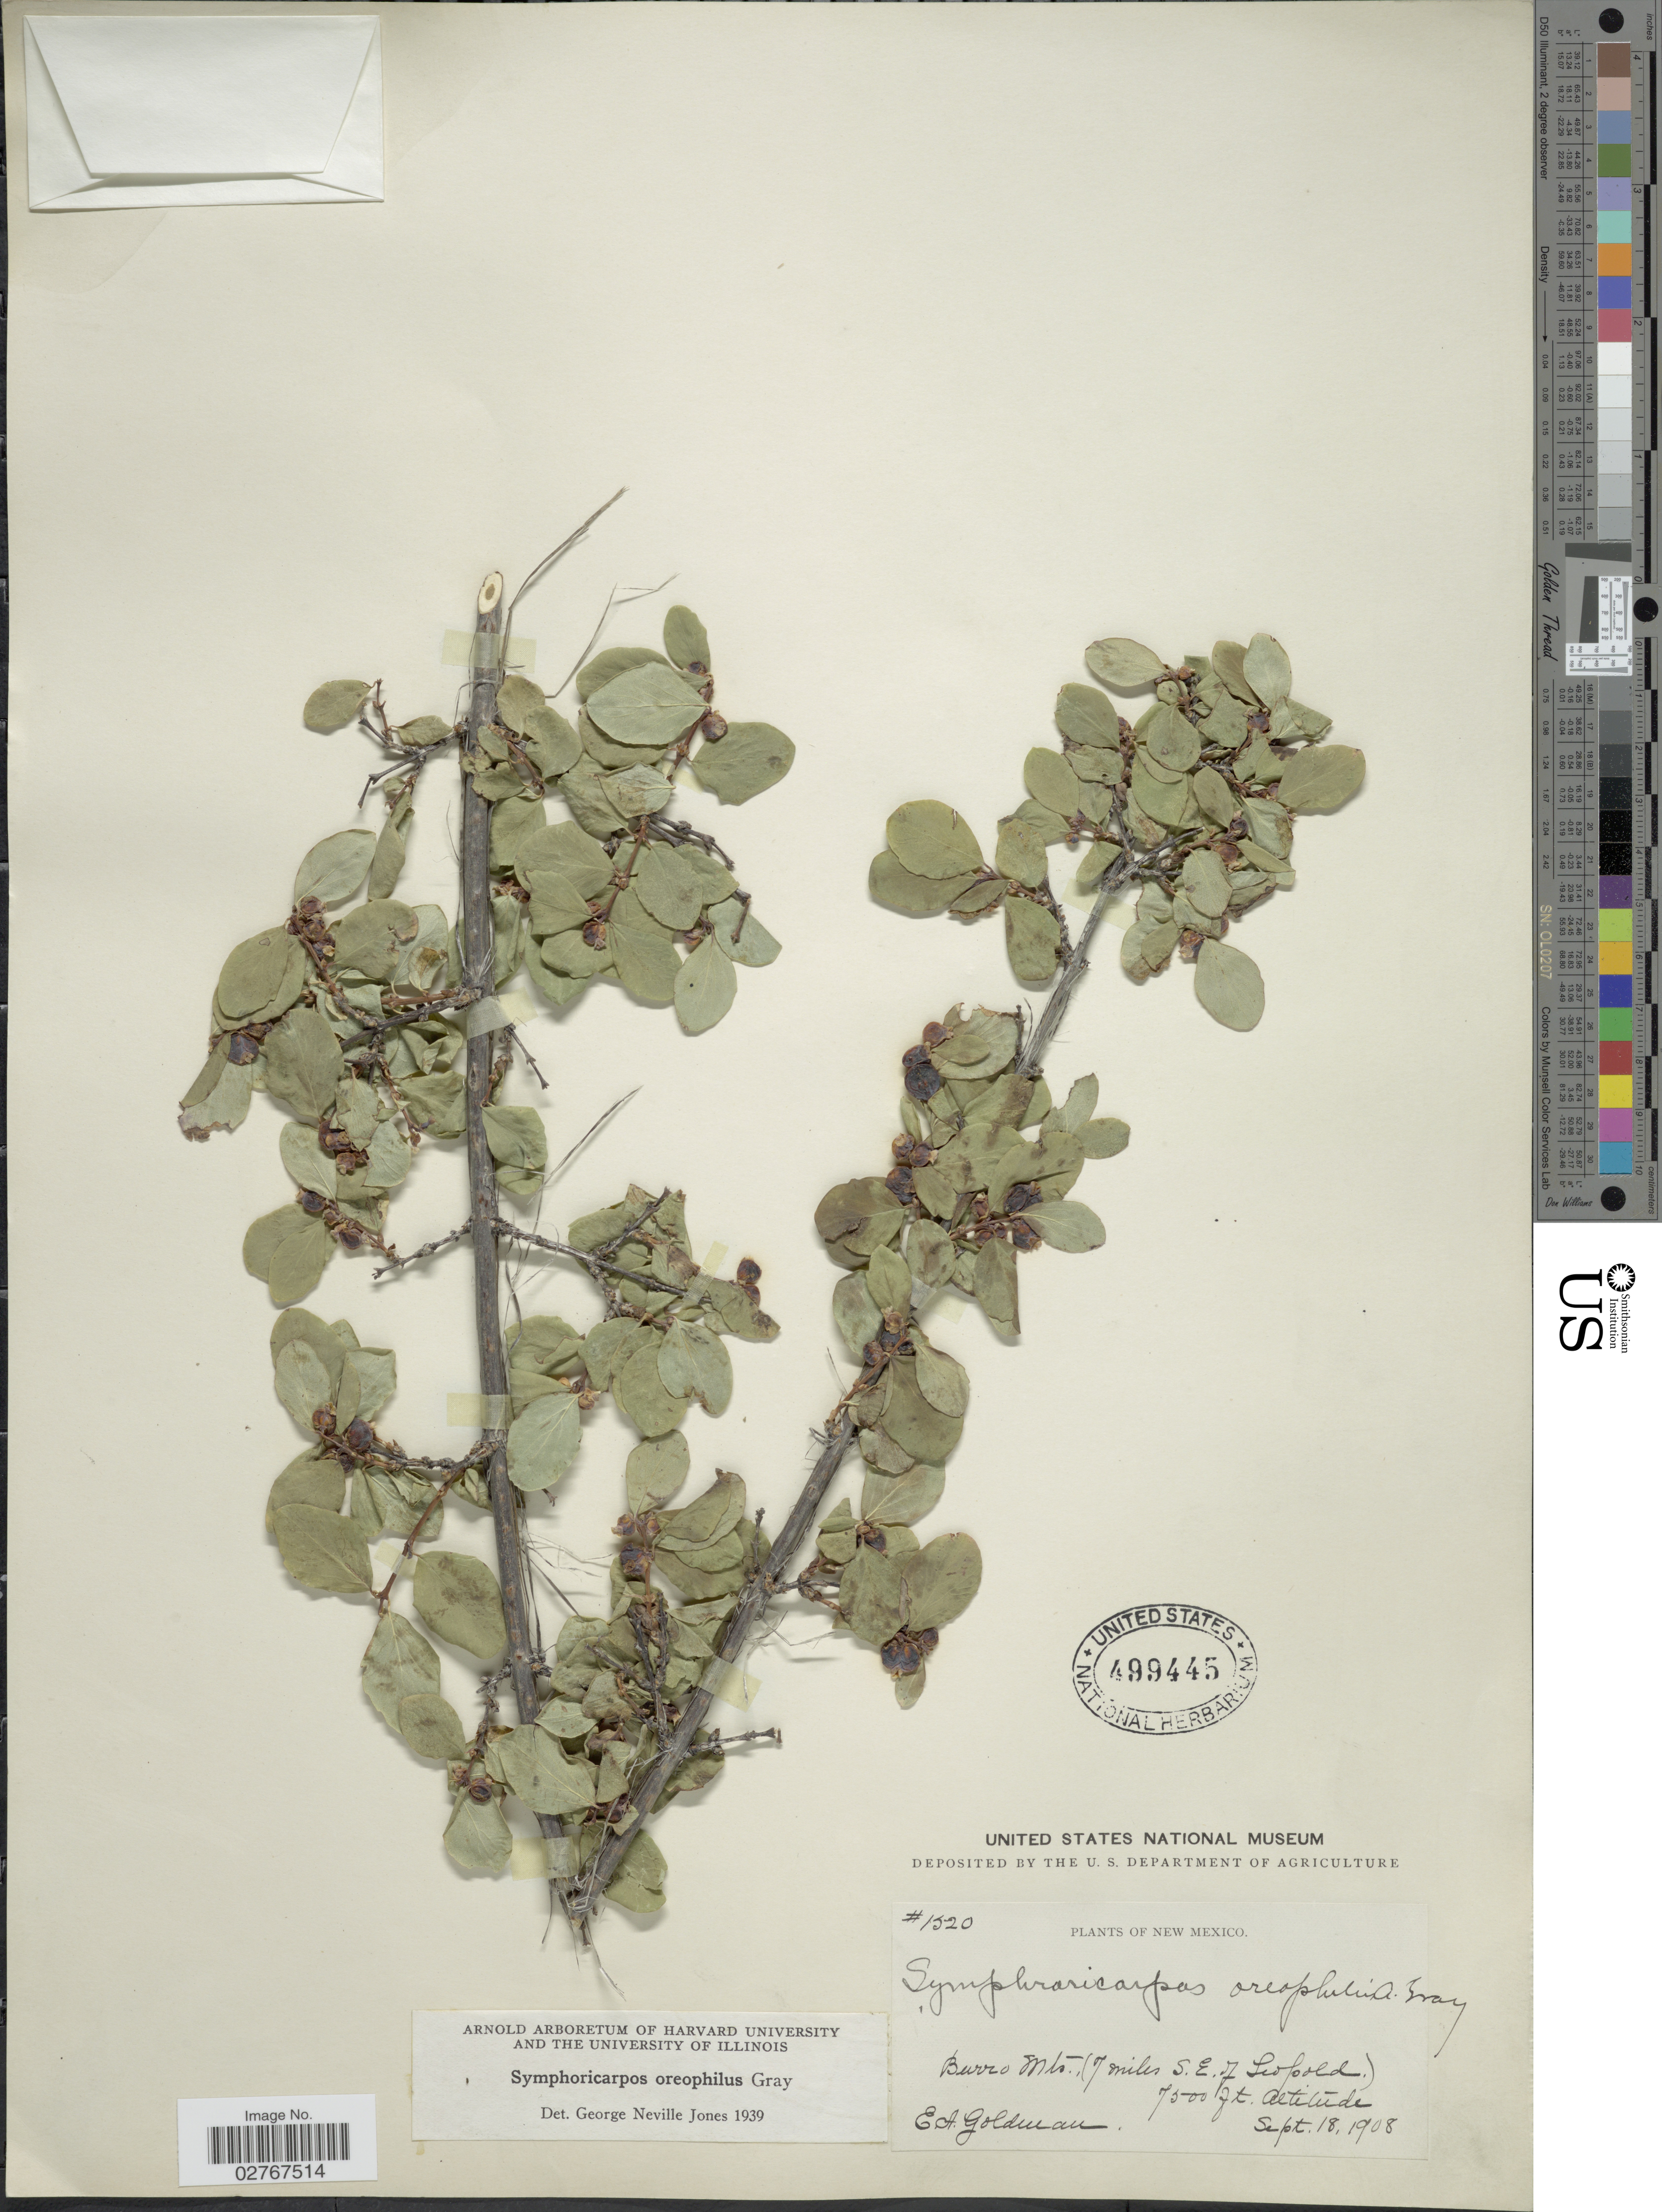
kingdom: Plantae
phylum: Tracheophyta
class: Magnoliopsida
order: Dipsacales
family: Caprifoliaceae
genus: Symphoricarpos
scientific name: Symphoricarpos oreophilus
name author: A. Gray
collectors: E. A. Goldman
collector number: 1520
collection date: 1908-09-18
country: United States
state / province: New Mexico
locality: Burro Mts. (7 miles S.E. of Leopold).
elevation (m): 2286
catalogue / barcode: US 499445